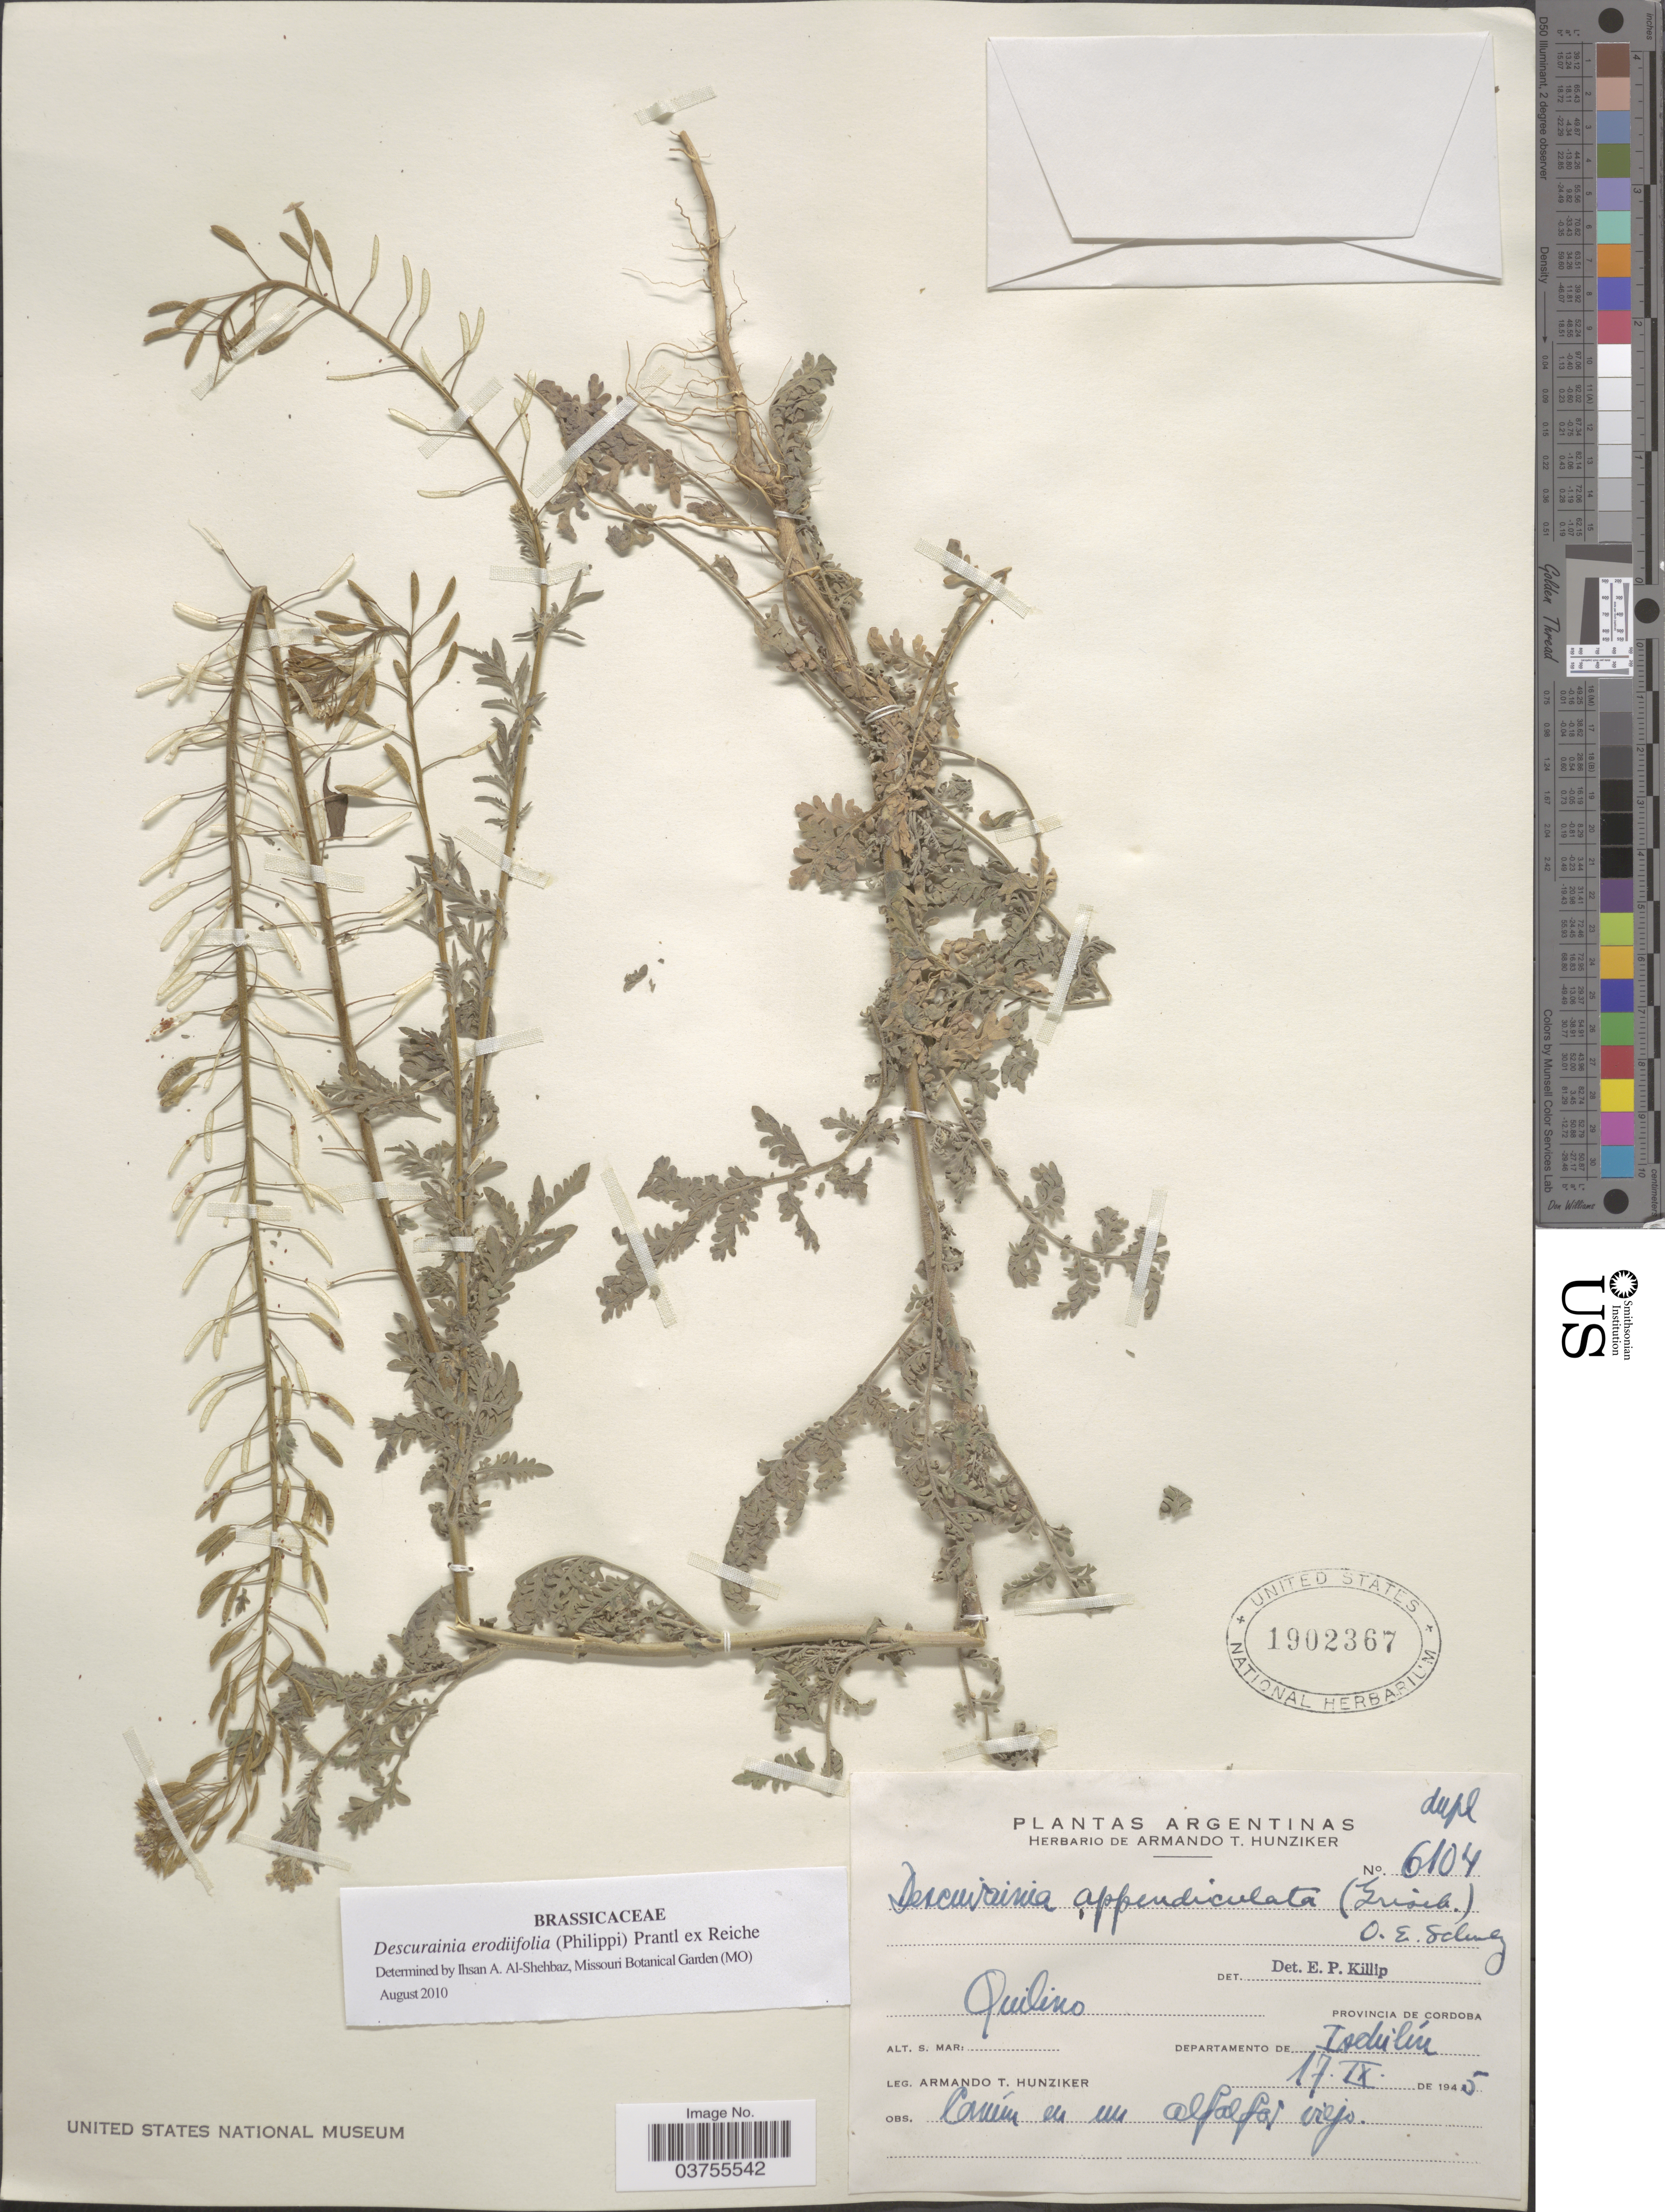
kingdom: Plantae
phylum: Tracheophyta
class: Magnoliopsida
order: Brassicales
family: Brassicaceae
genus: Descurainia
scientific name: Descurainia erodiifolia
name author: (Phil. & C.A. Mey.) Prantl ex Reiche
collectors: A. T. Hunziker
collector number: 6104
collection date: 1945-09-17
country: Argentina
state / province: Cordoba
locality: Quilino. Departamento de Ischilin.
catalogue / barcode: US 1902367